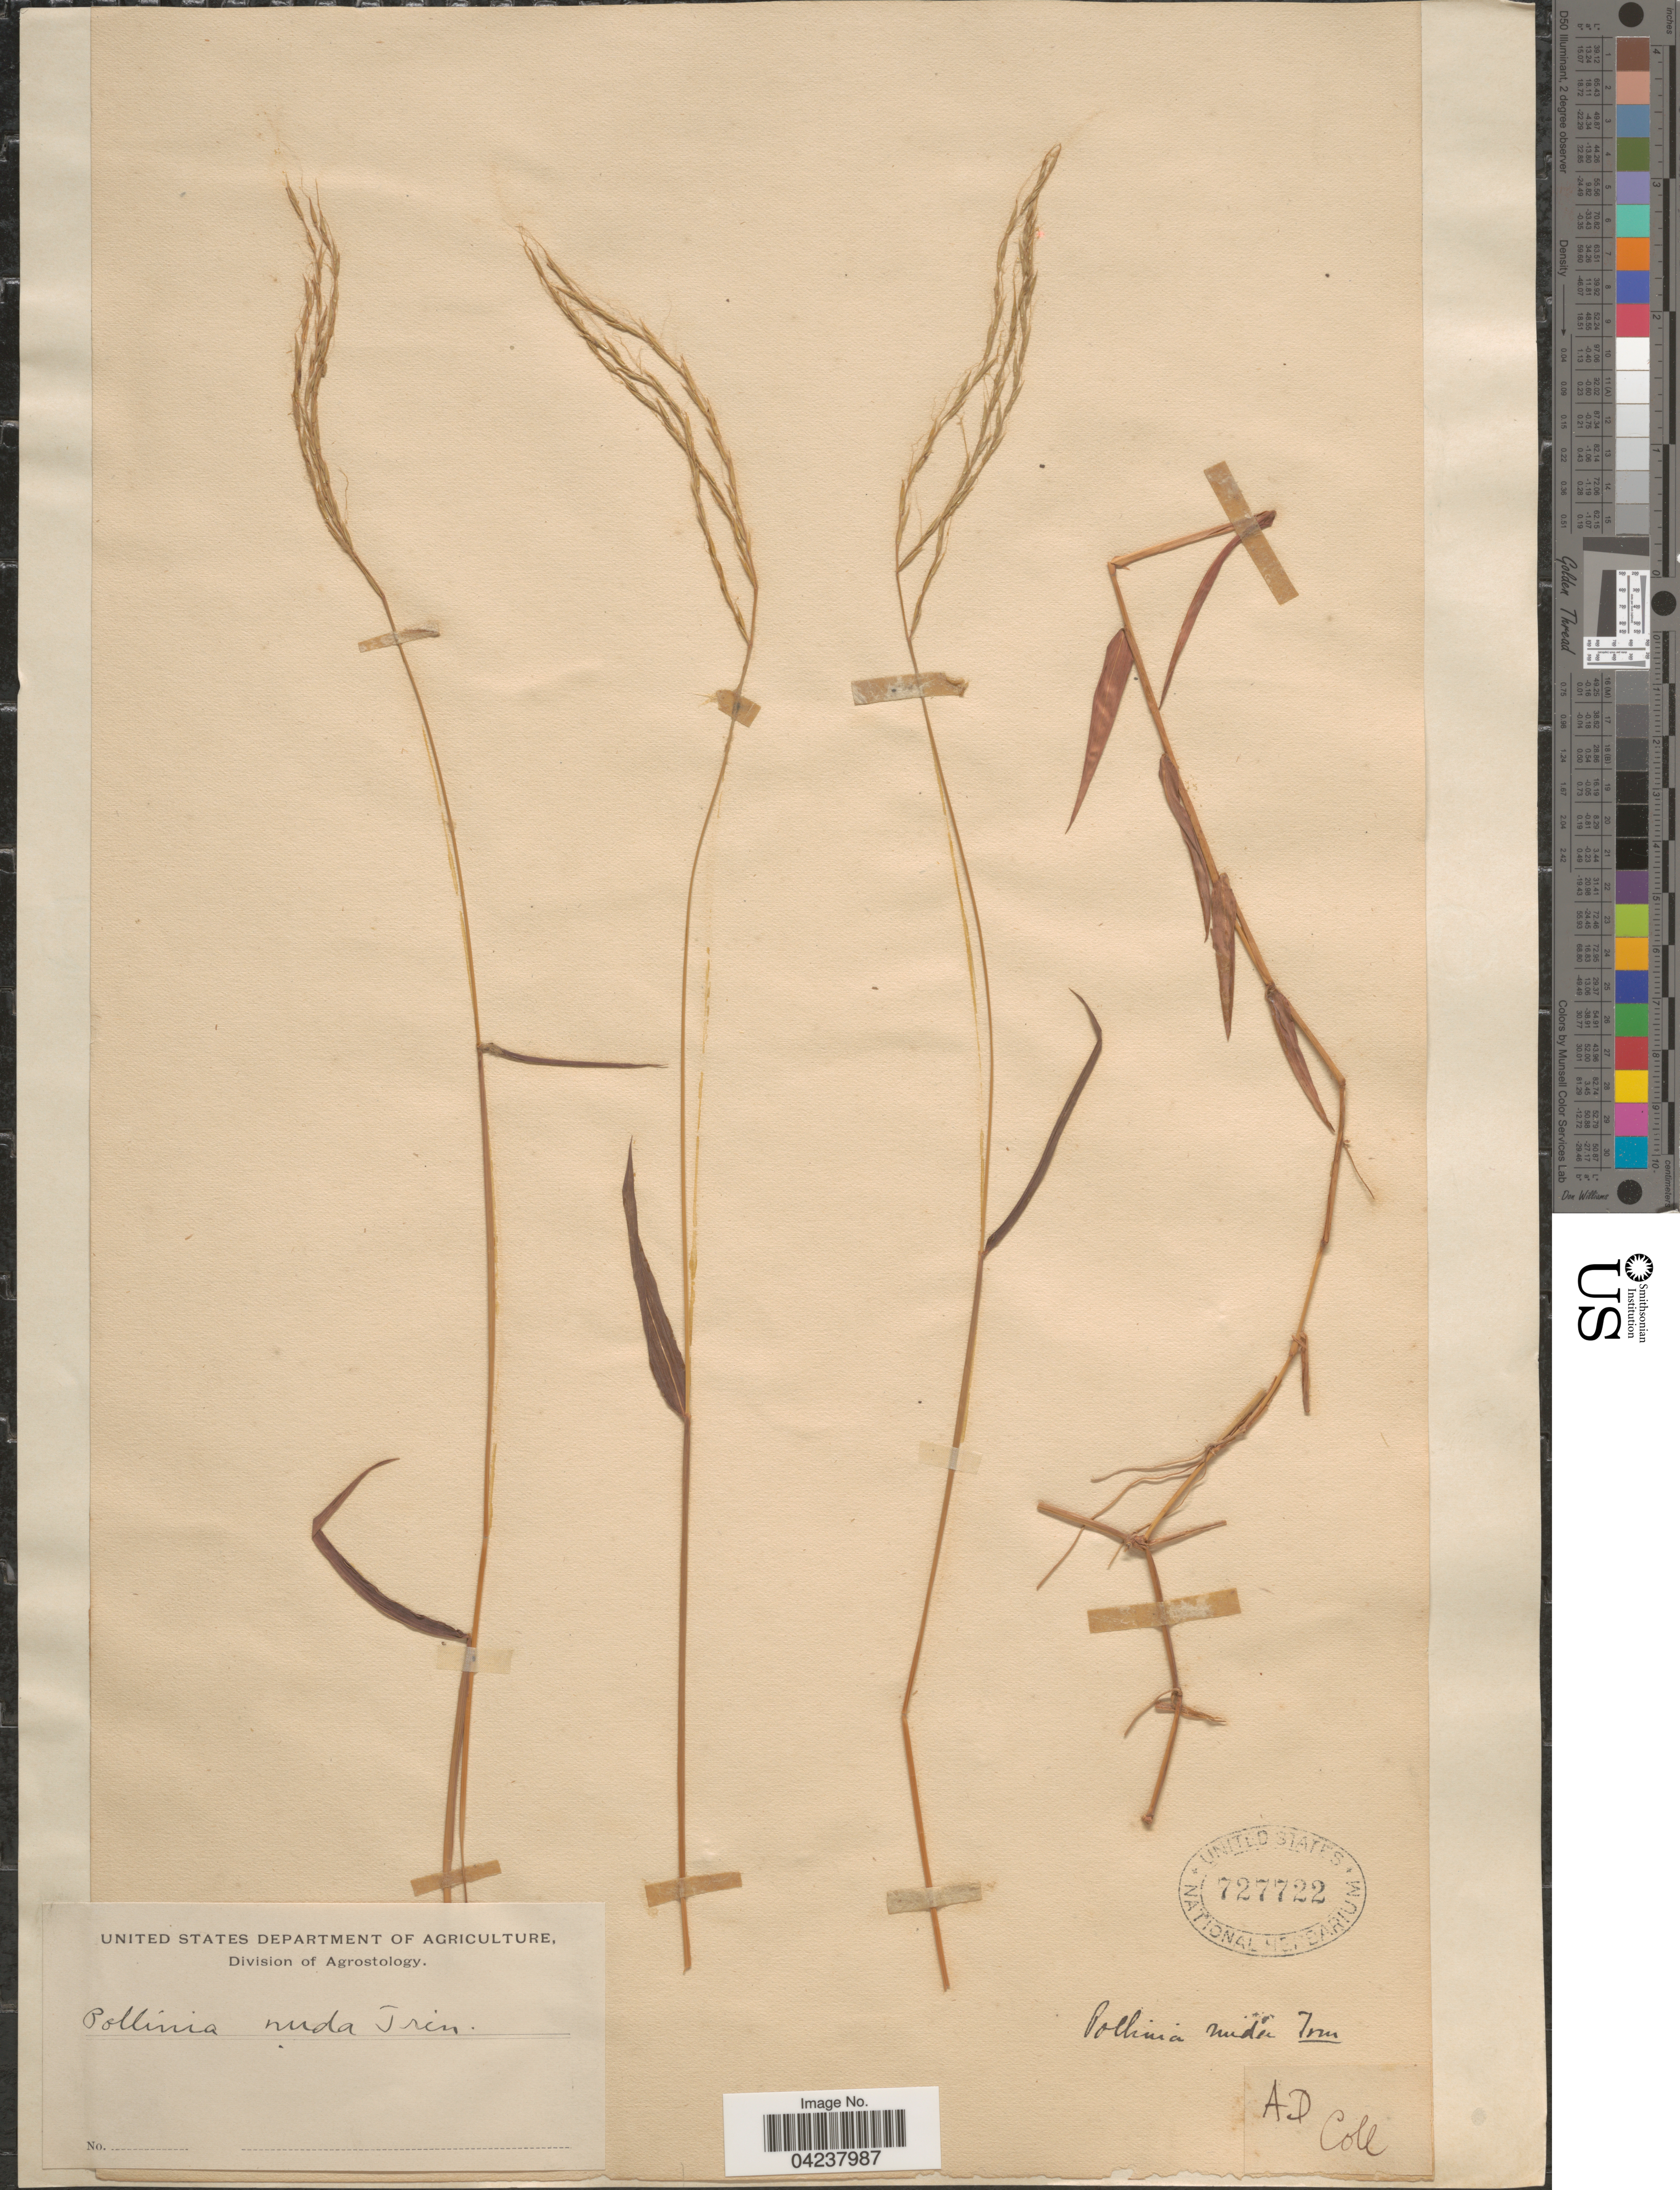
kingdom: Plantae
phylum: Tracheophyta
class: Liliopsida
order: Poales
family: Poaceae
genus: Microstegium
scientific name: Microstegium nudum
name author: (Trin.) A. Camus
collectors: A. D.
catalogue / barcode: US 727722